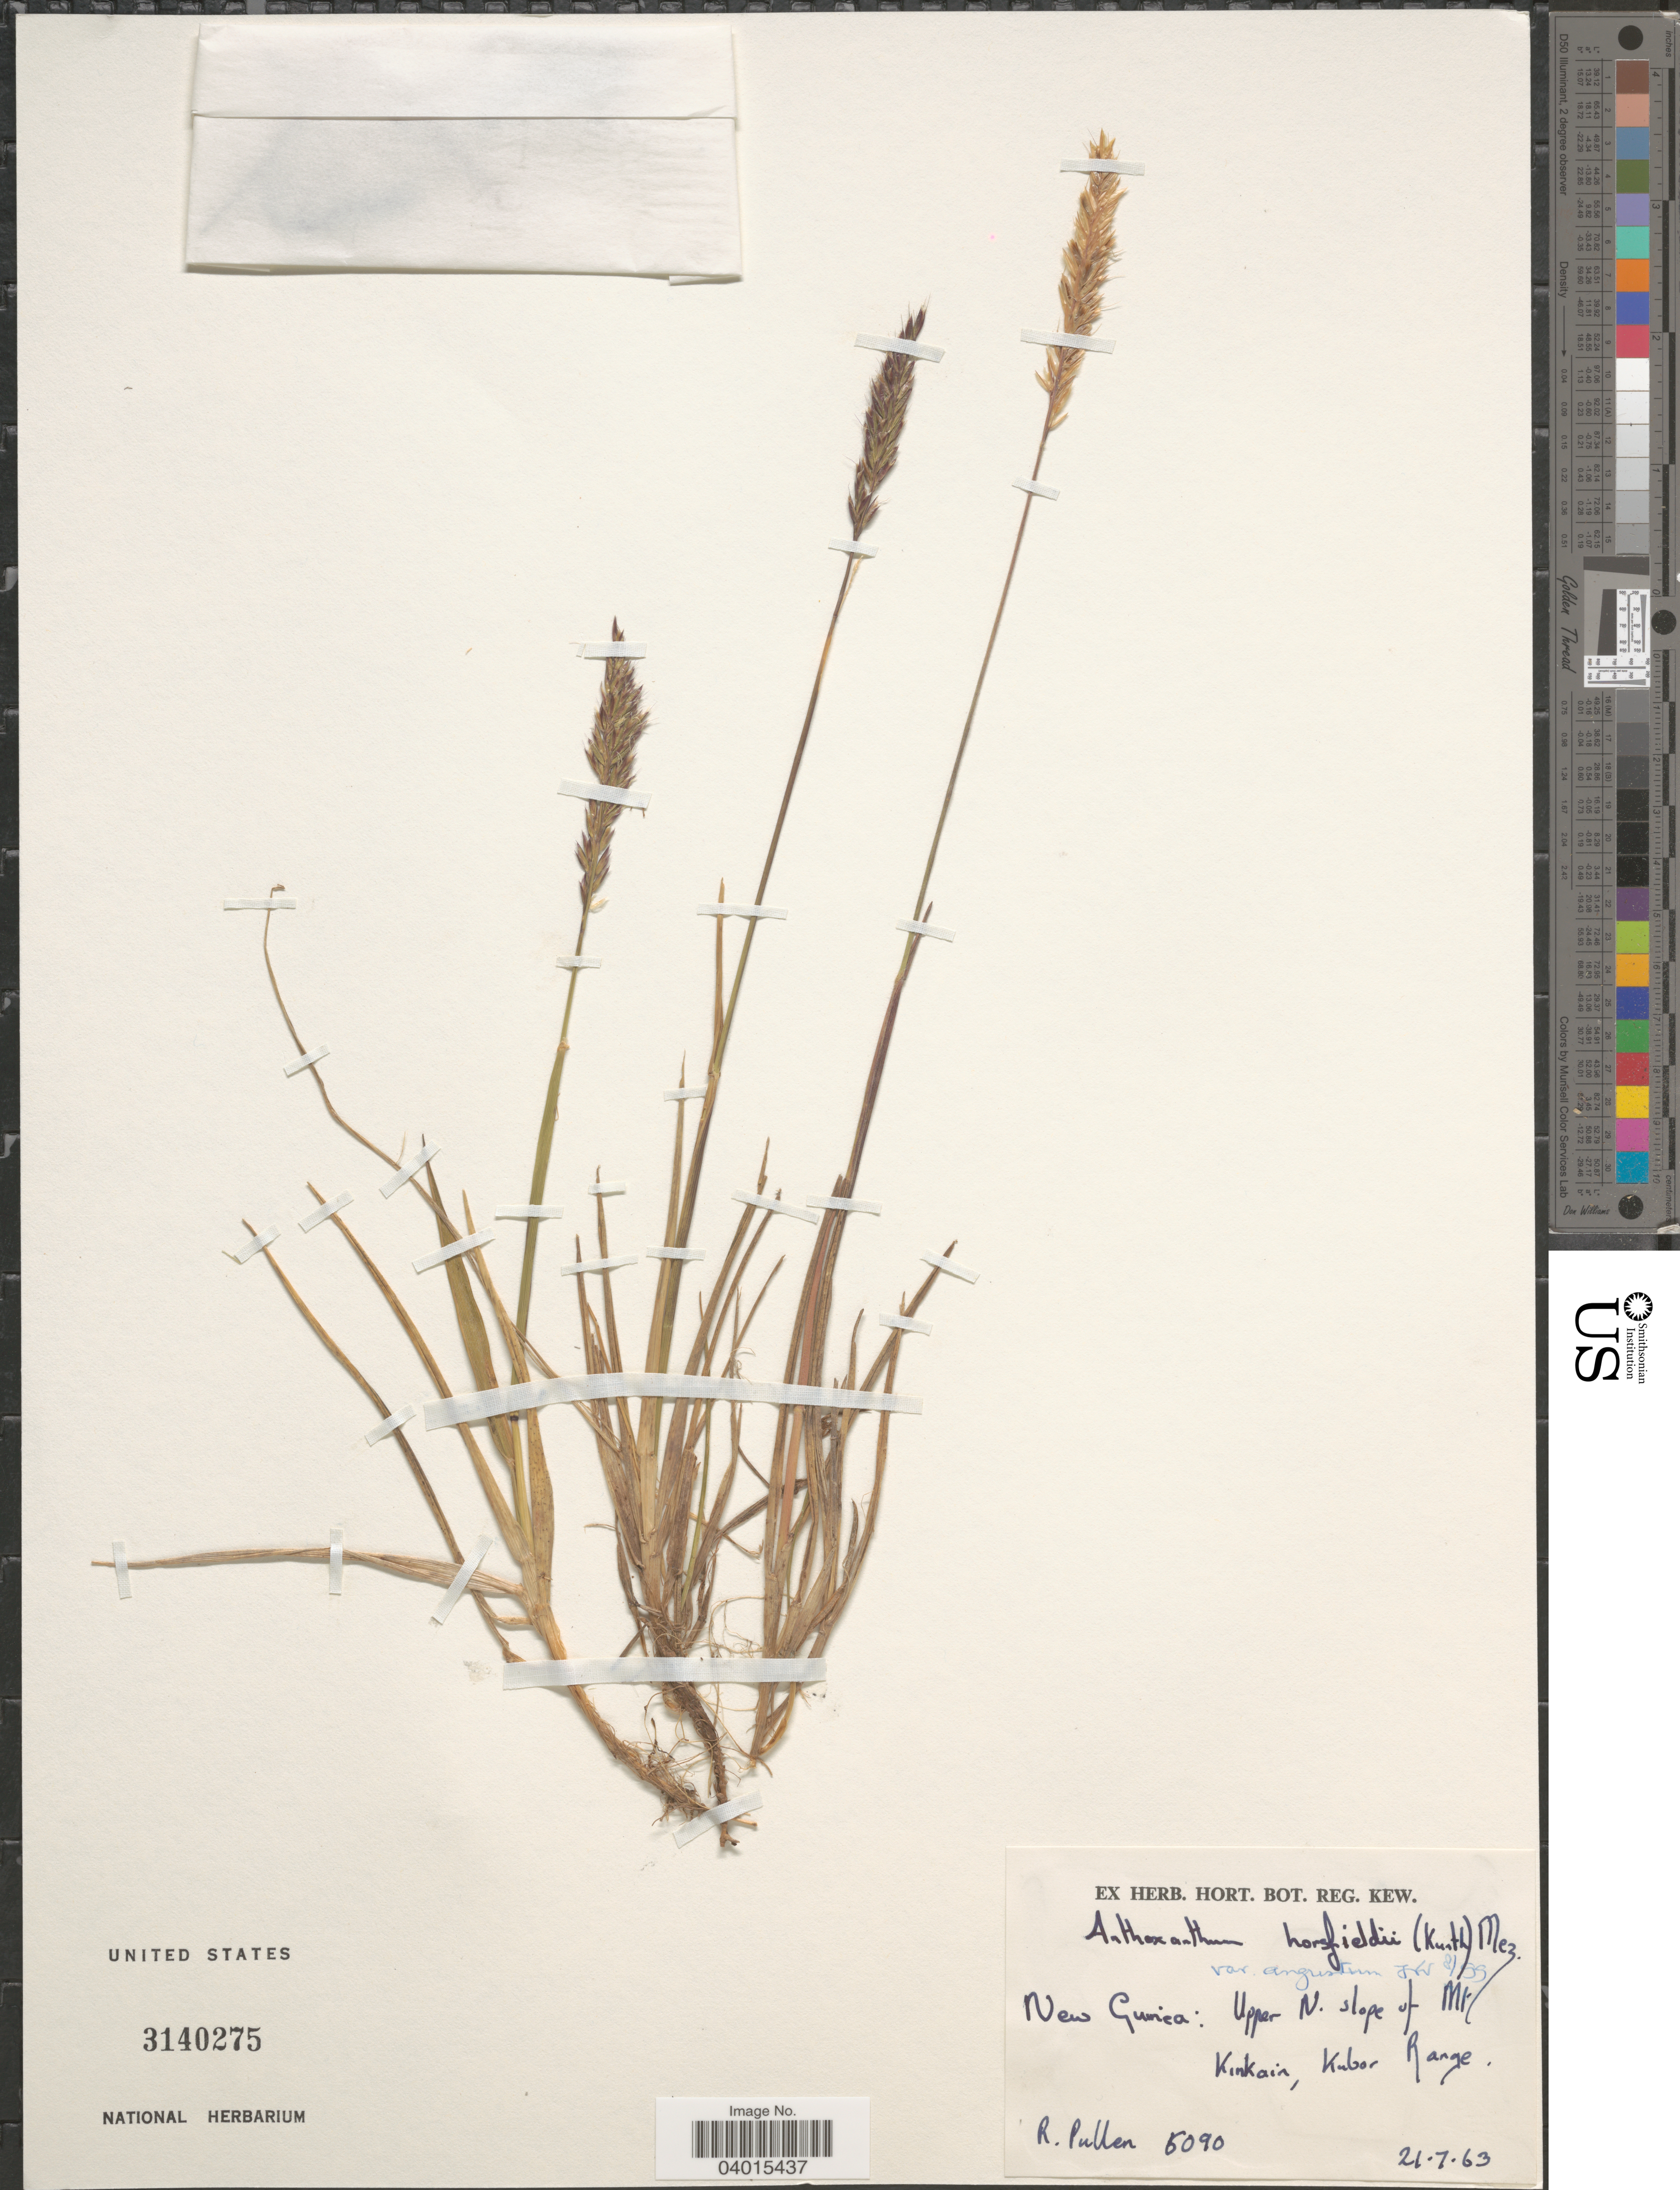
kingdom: Plantae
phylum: Tracheophyta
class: Liliopsida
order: Poales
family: Poaceae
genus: Anthoxanthum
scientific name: Anthoxanthum horsfieldii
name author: (Benn.) Mez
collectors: R. Pullen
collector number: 5090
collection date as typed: Transcribed d/m/y: 21/7/63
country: Papua New Guinea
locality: New Guinea: Upper N. slope of Mt Kinkain, Kubor Range.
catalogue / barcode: US 3140275